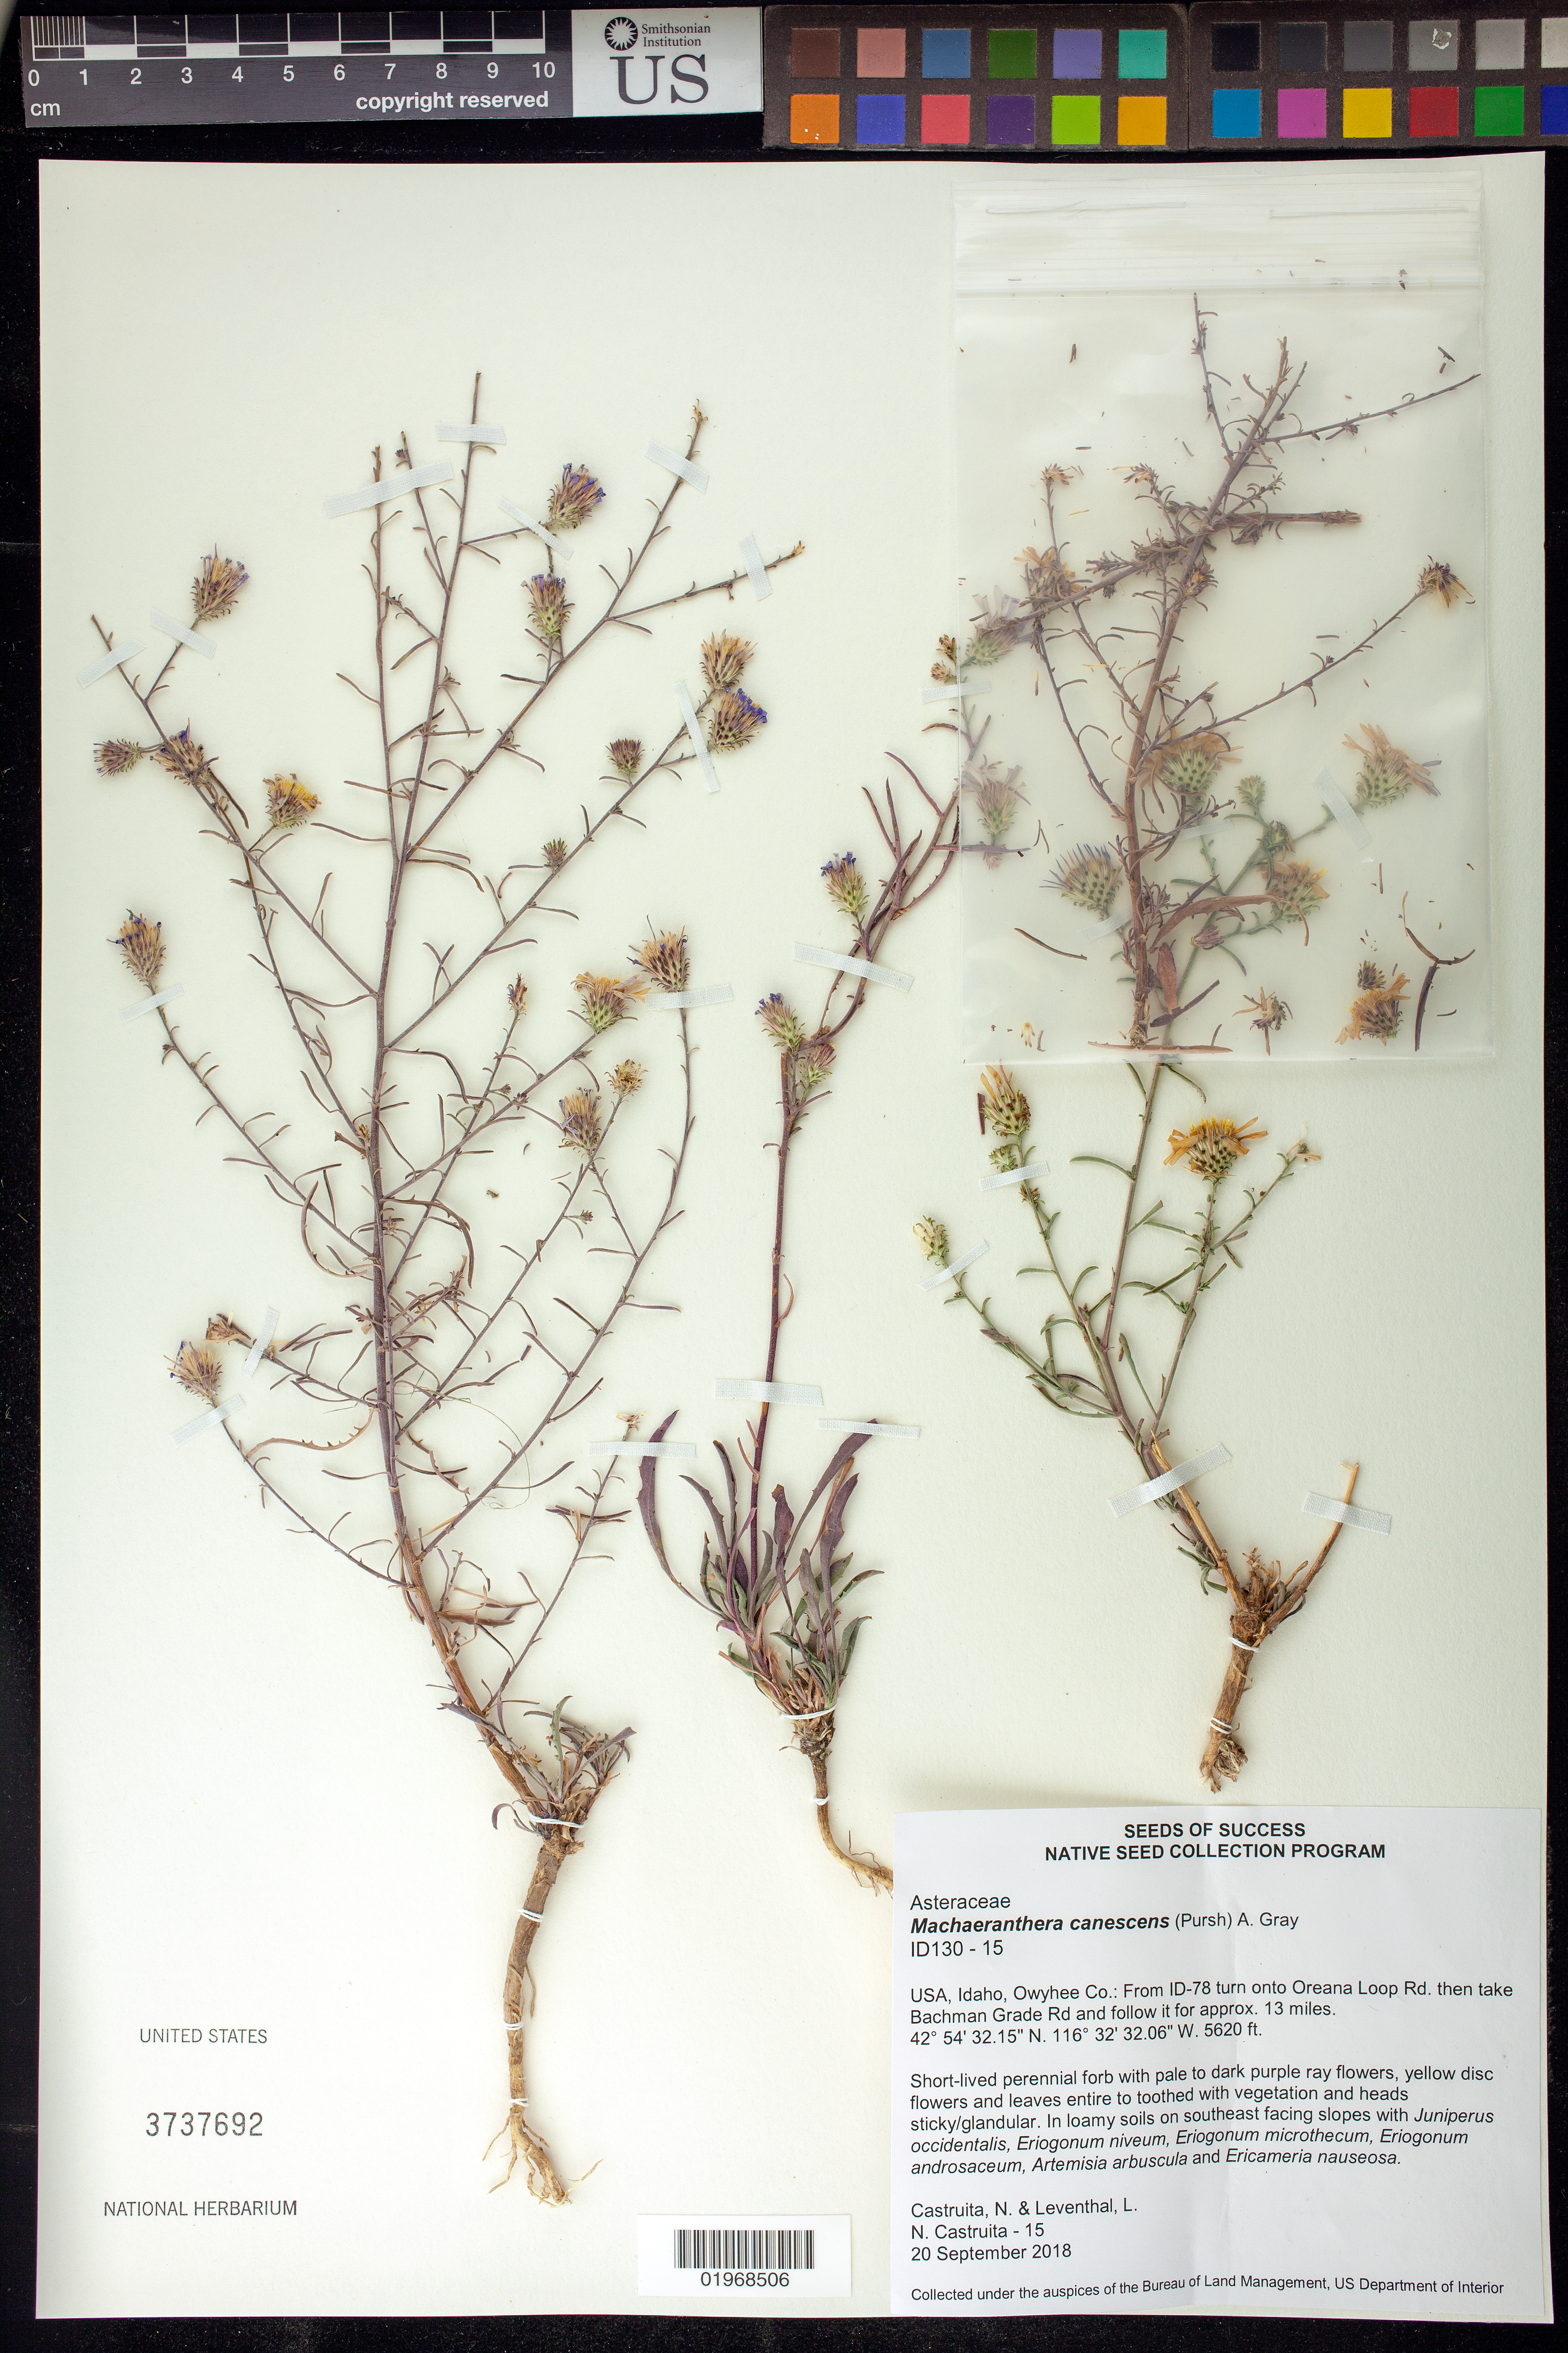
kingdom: Plantae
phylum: Tracheophyta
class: Magnoliopsida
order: Asterales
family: Asteraceae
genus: Machaeranthera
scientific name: Machaeranthera canescens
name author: (Pursh) A. Gray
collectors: N. Castruita & L. Leventhal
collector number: ID130-15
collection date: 2018-09-20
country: United States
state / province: Idaho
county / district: Owyhee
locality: Approx.13 miles on Bachman Grade Rd.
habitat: Loamy soils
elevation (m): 1713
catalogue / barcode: US 3737692